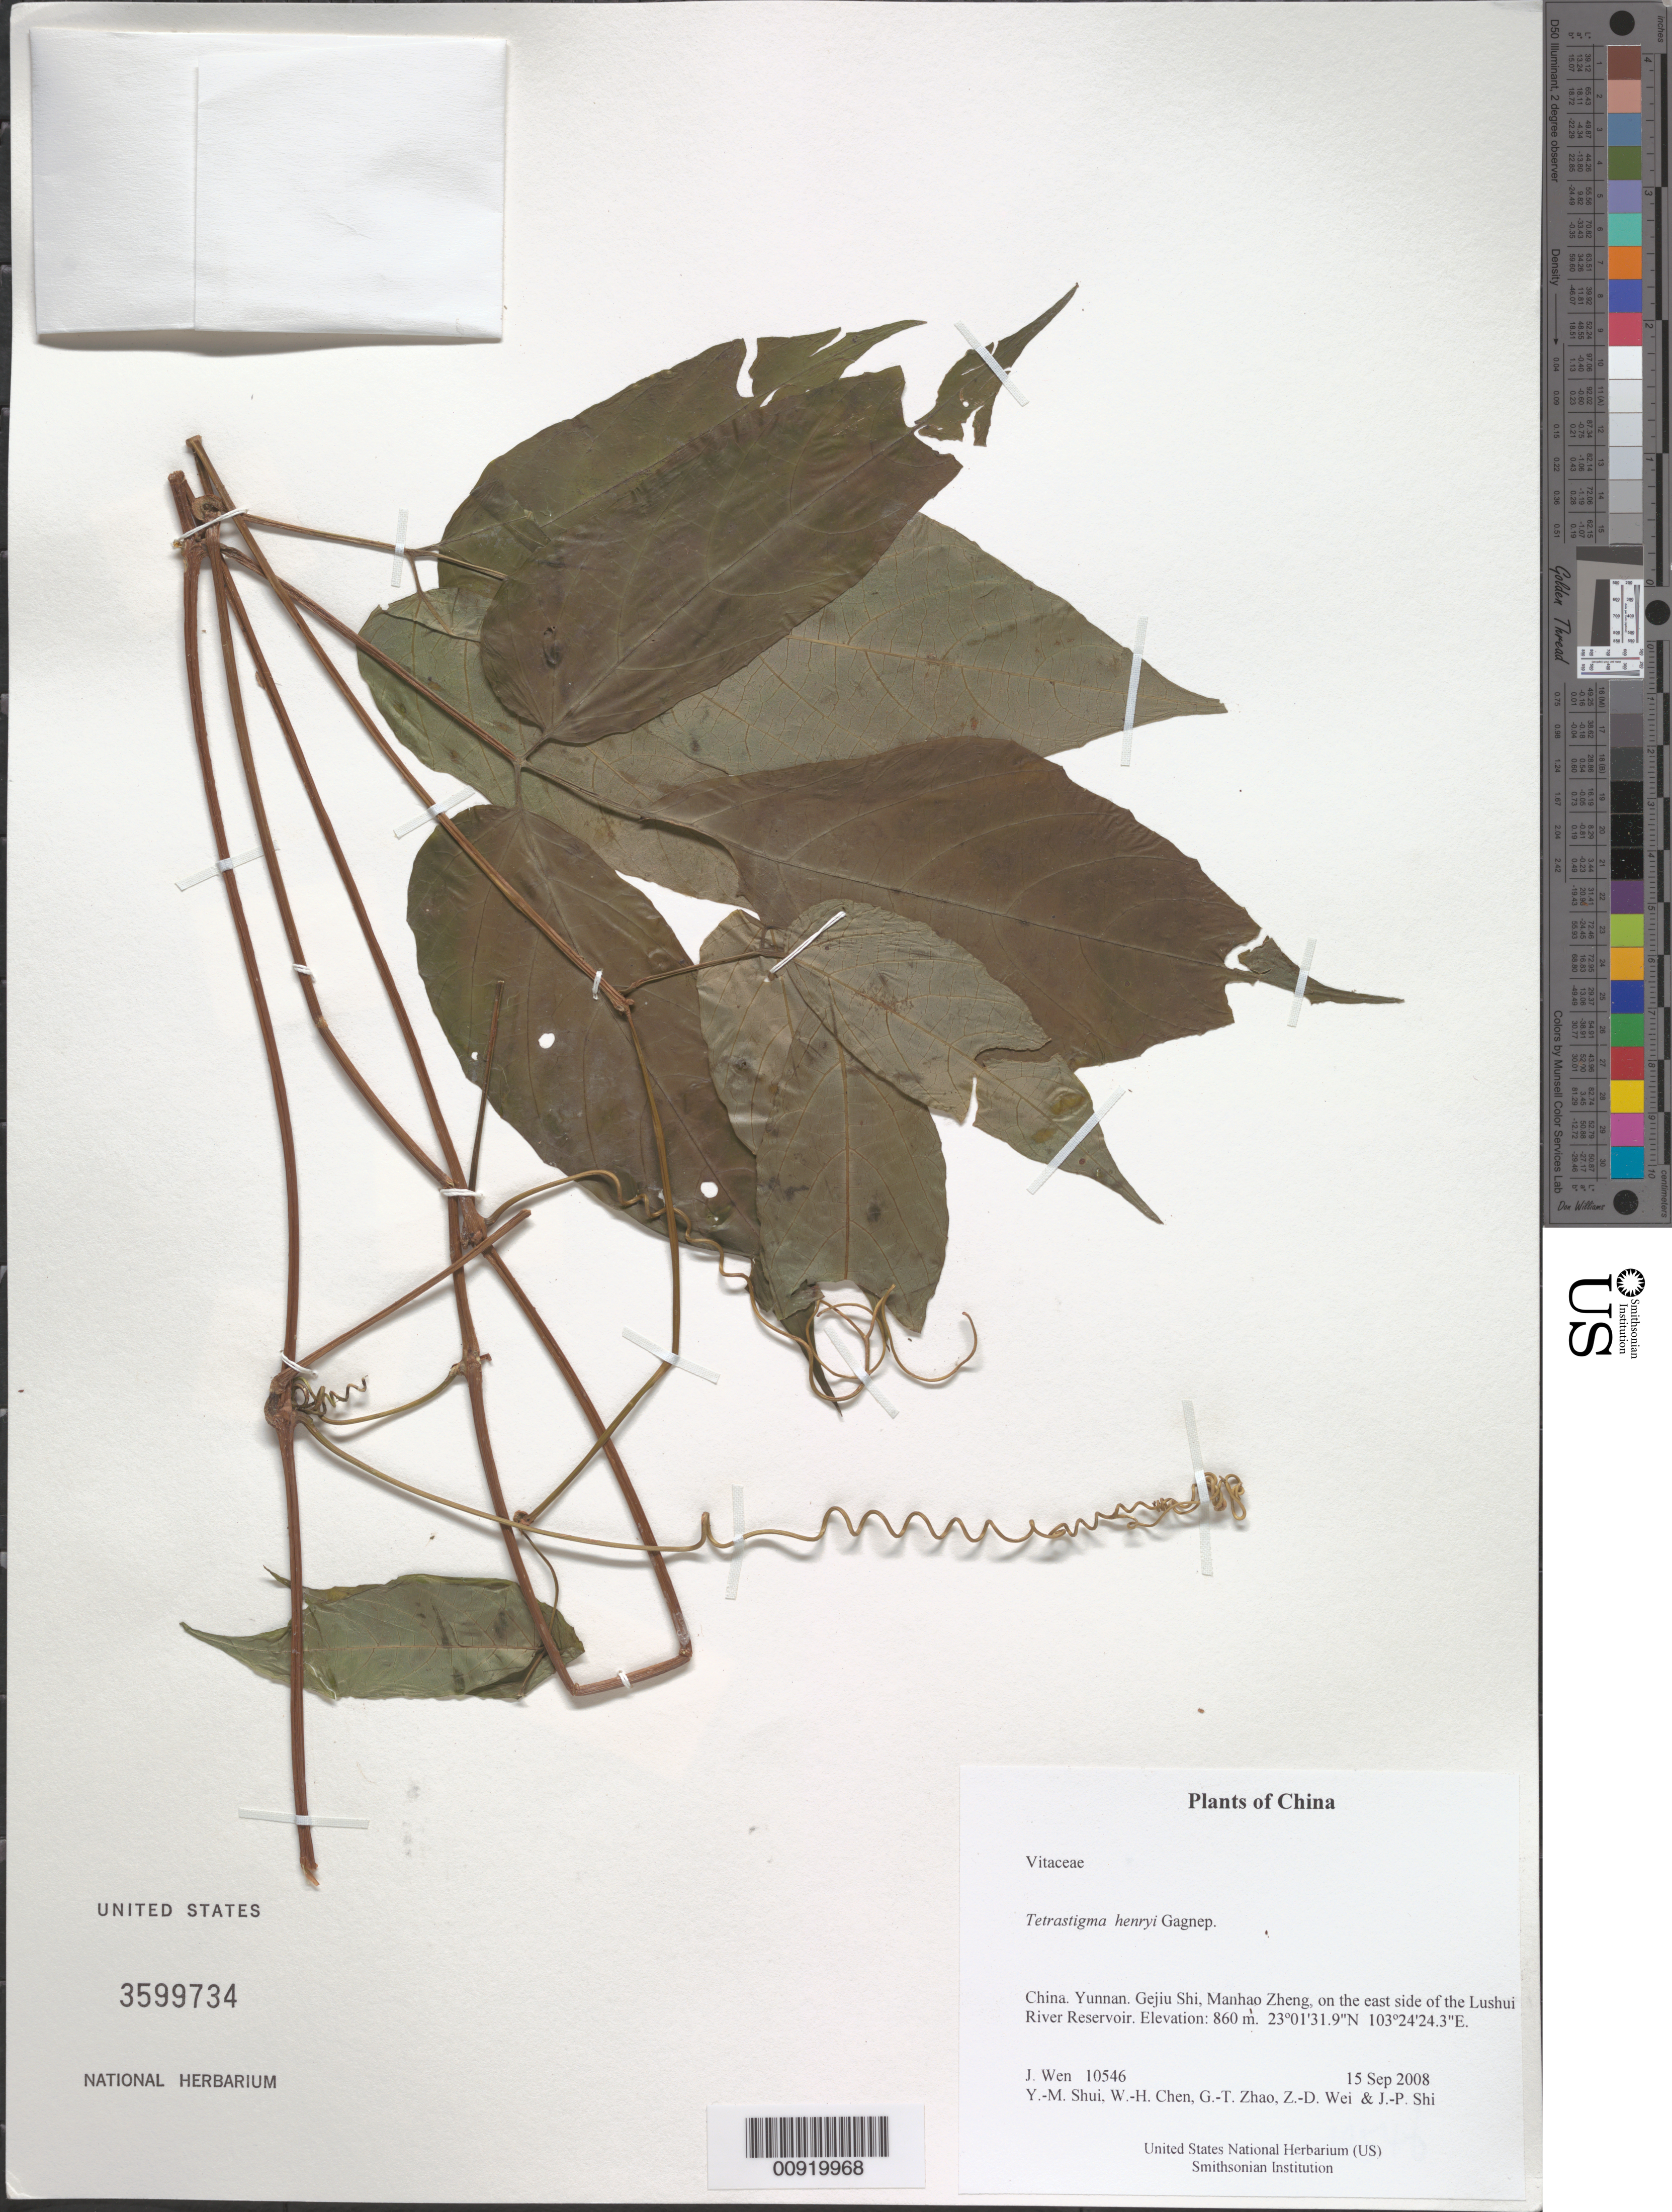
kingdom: Plantae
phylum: Tracheophyta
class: Magnoliopsida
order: Vitales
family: Vitaceae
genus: Tetrastigma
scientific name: Tetrastigma henryi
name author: Gagnep.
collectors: J. Wen, Y. Shui, W. Chen, G. Zhao, Z. Wei & J. Shi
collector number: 10546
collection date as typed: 15 Sep 2008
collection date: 2008-09-15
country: China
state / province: Yunnan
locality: Gejiu Shi, Manhao Zheng, on the east side of the Lushui River Reservoir.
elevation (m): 860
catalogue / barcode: US 3599734